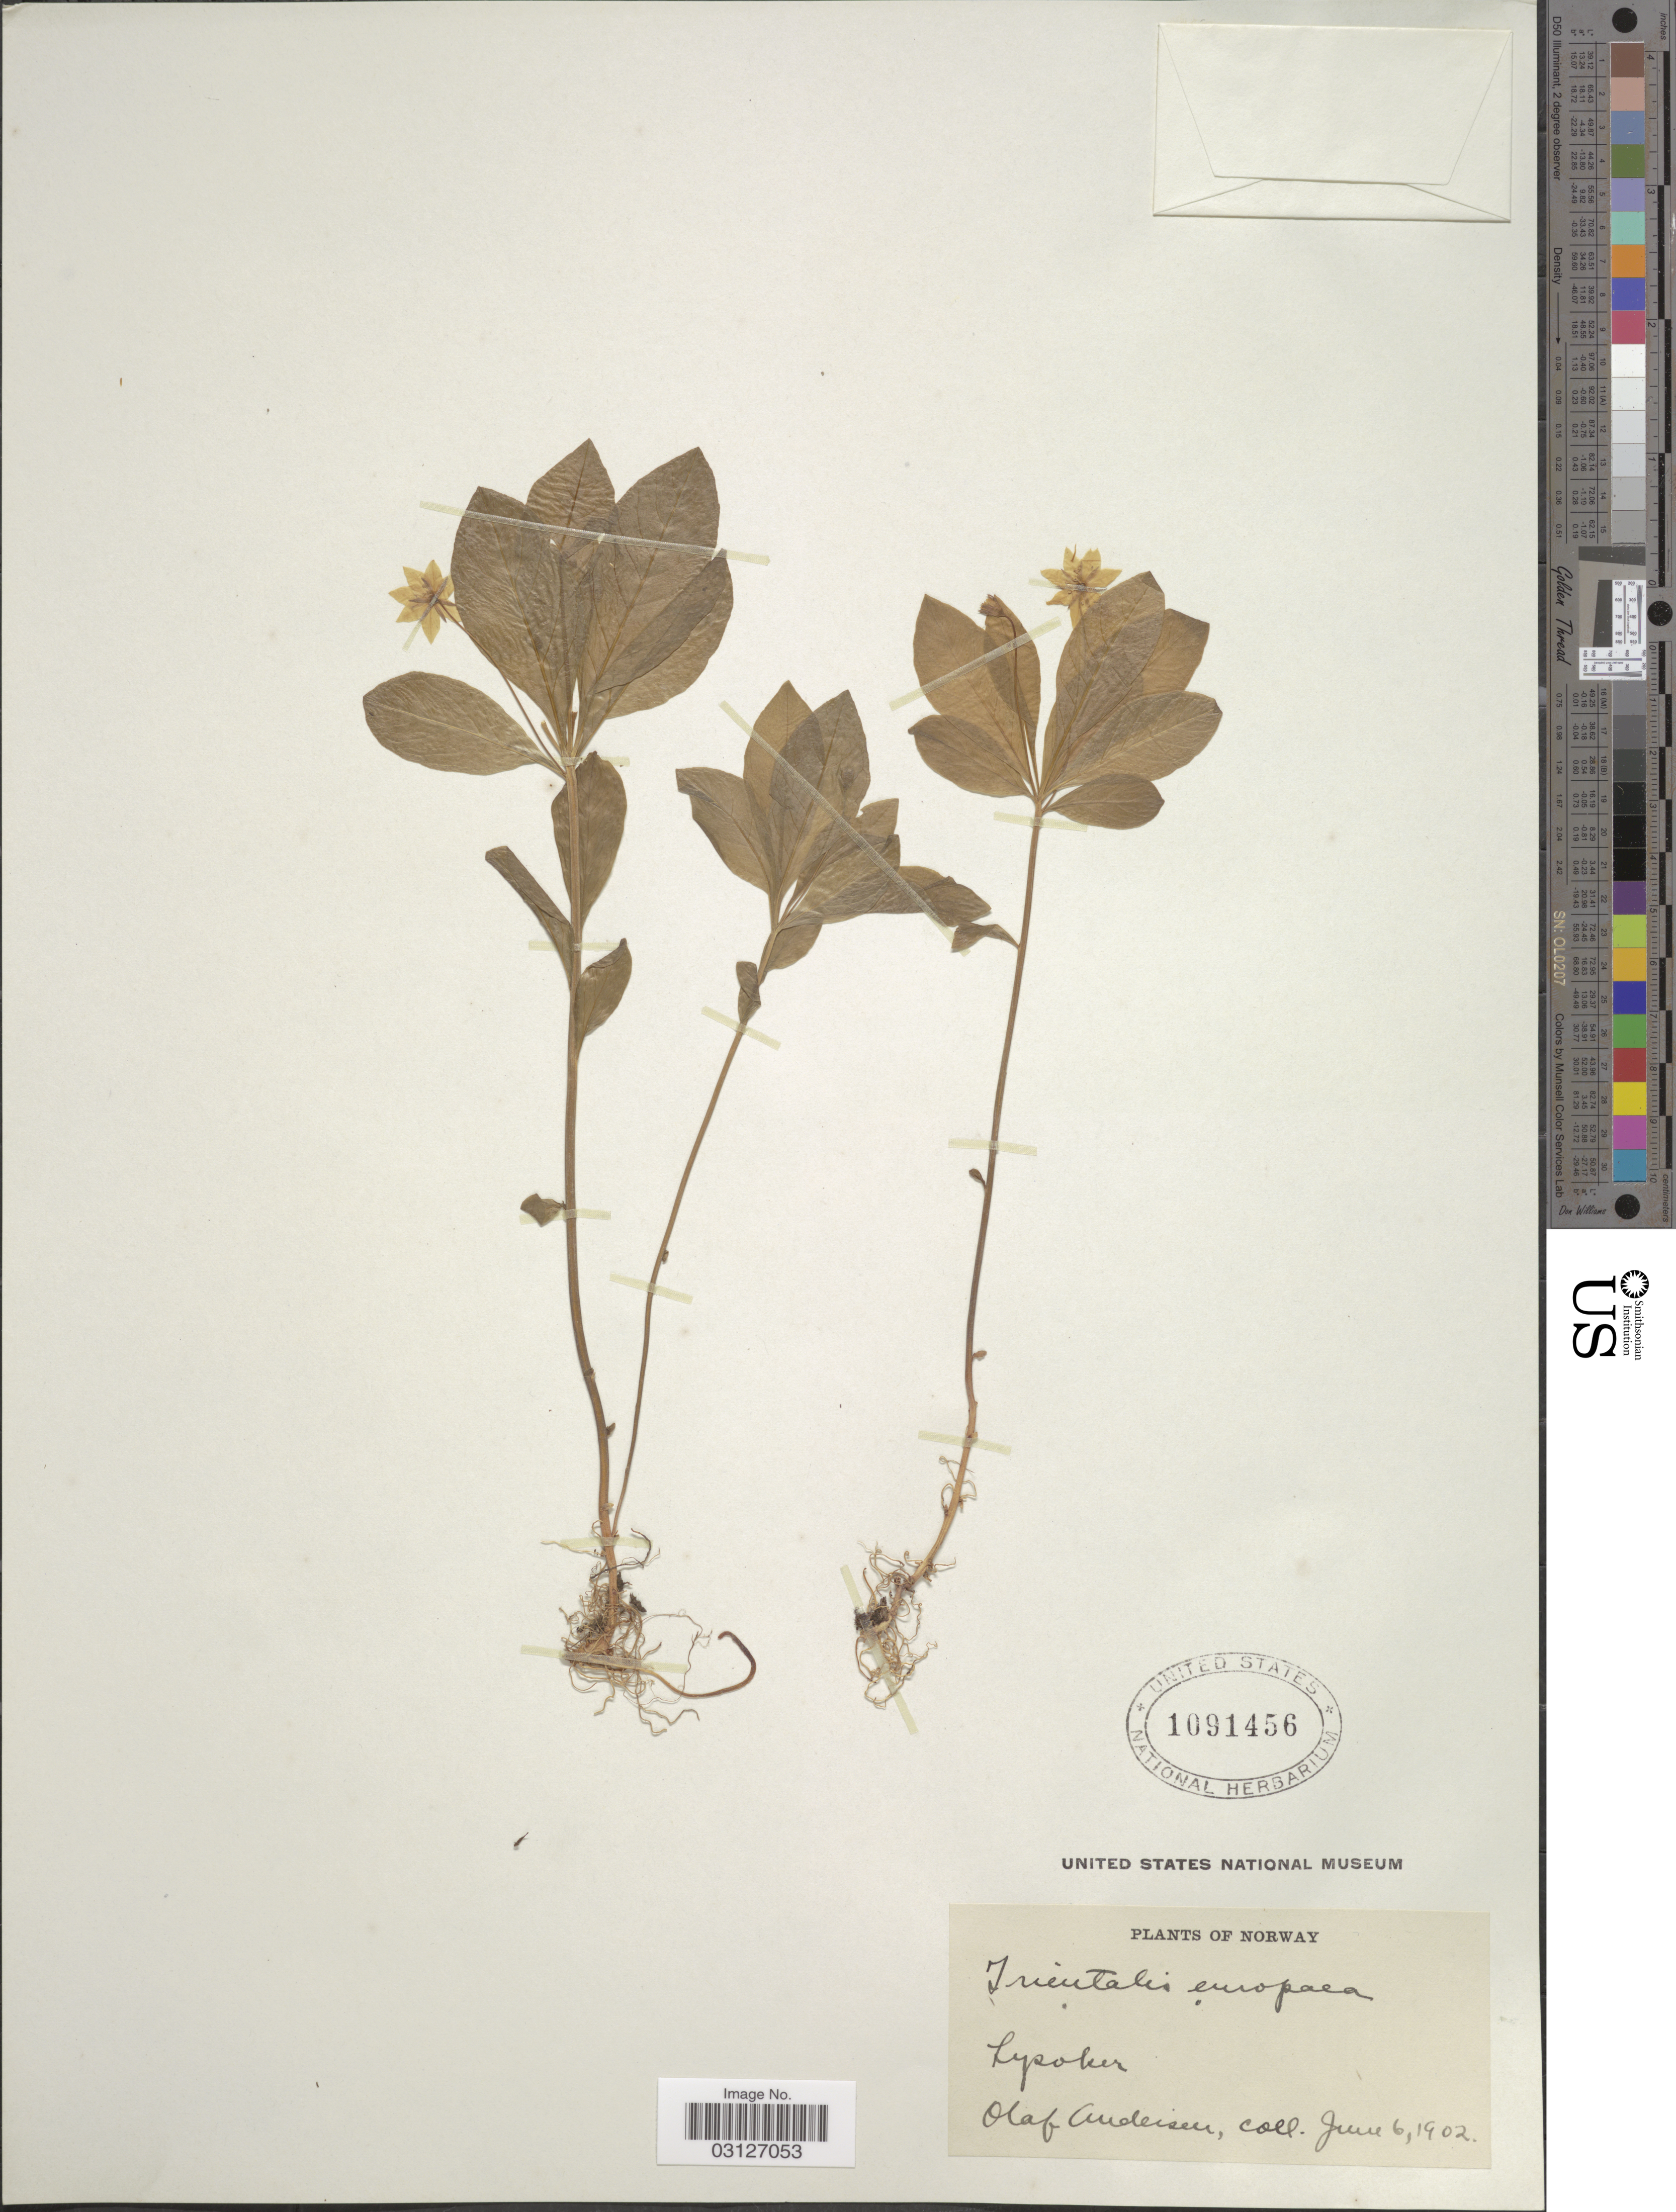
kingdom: Plantae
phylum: Tracheophyta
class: Magnoliopsida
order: Ericales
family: Primulaceae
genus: Trientalis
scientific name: Trientalis europaea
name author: L.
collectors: O. Andersen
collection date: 1902-06-06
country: Norway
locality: Lysaker.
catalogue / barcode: US 1091456